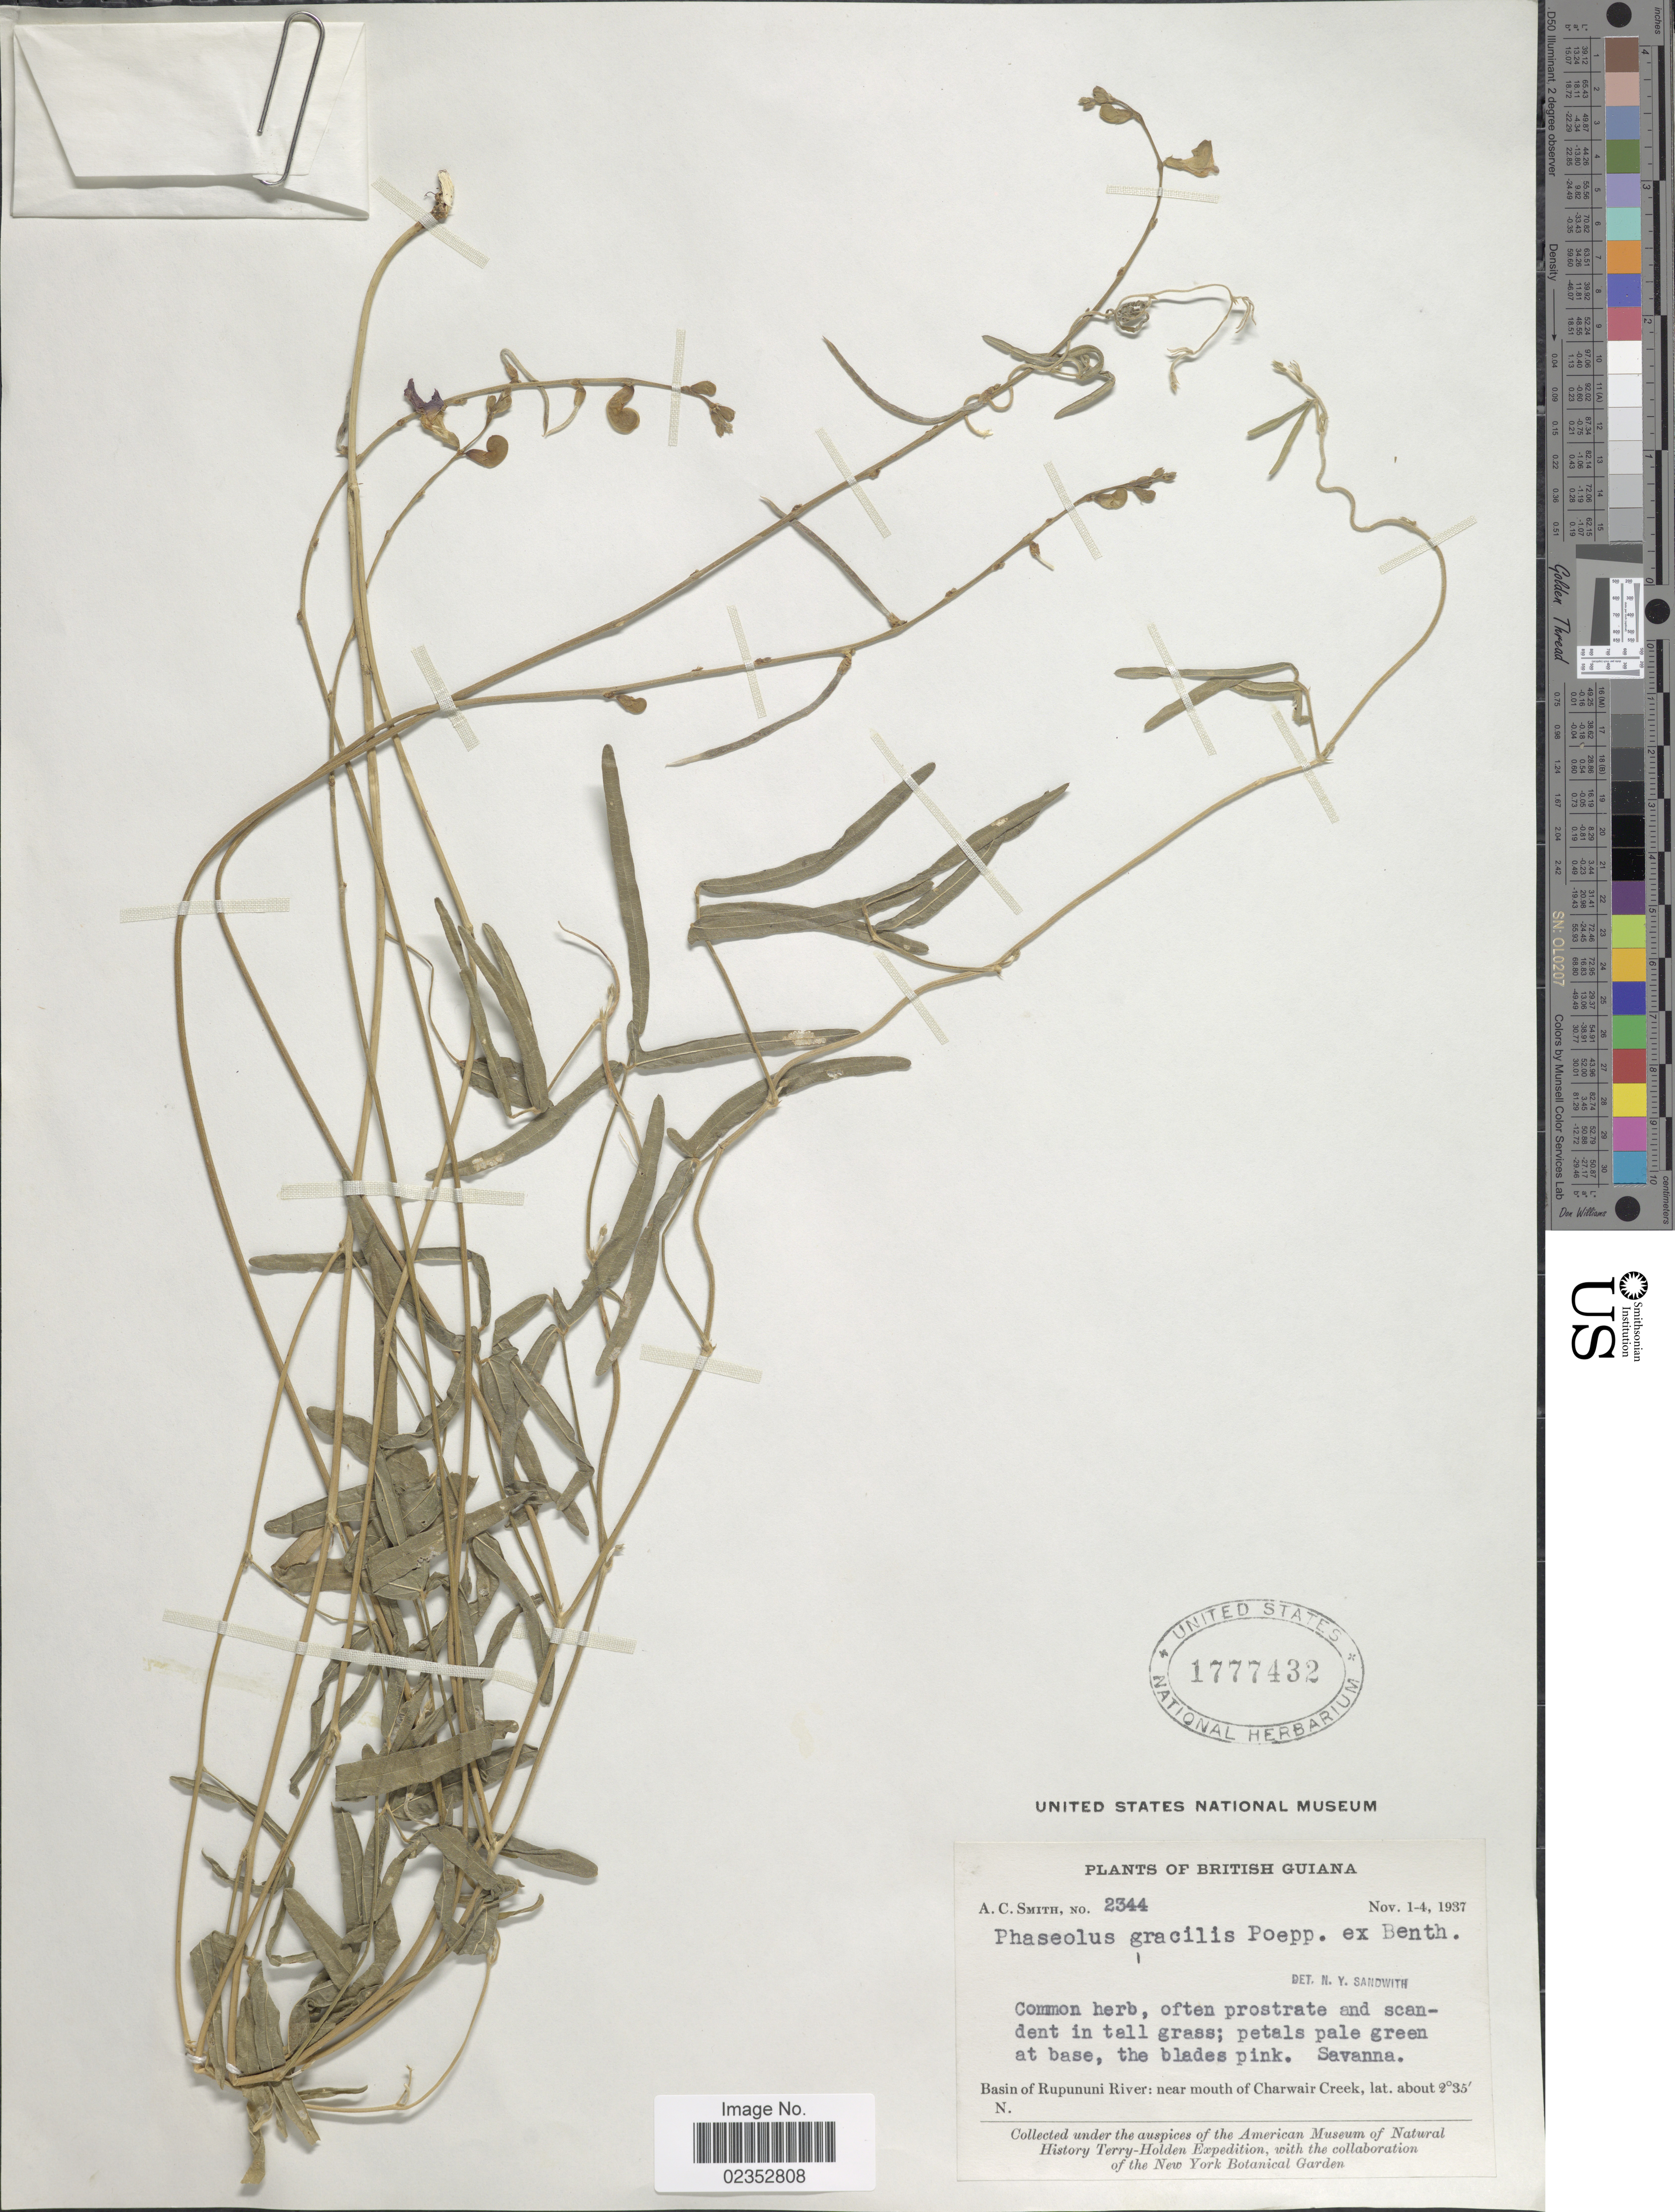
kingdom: Plantae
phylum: Tracheophyta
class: Magnoliopsida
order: Fabales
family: Fabaceae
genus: Macroptilium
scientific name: Macroptilium gracile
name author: (Poepp. ex Benth.) Urb.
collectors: A. C. Smith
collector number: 2344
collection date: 1937-11-01/1937-11-04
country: Guyana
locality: British Guiana, Savanna, Basin of Rupununi River: near mouth of Charwair Creek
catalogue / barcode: US 1777432